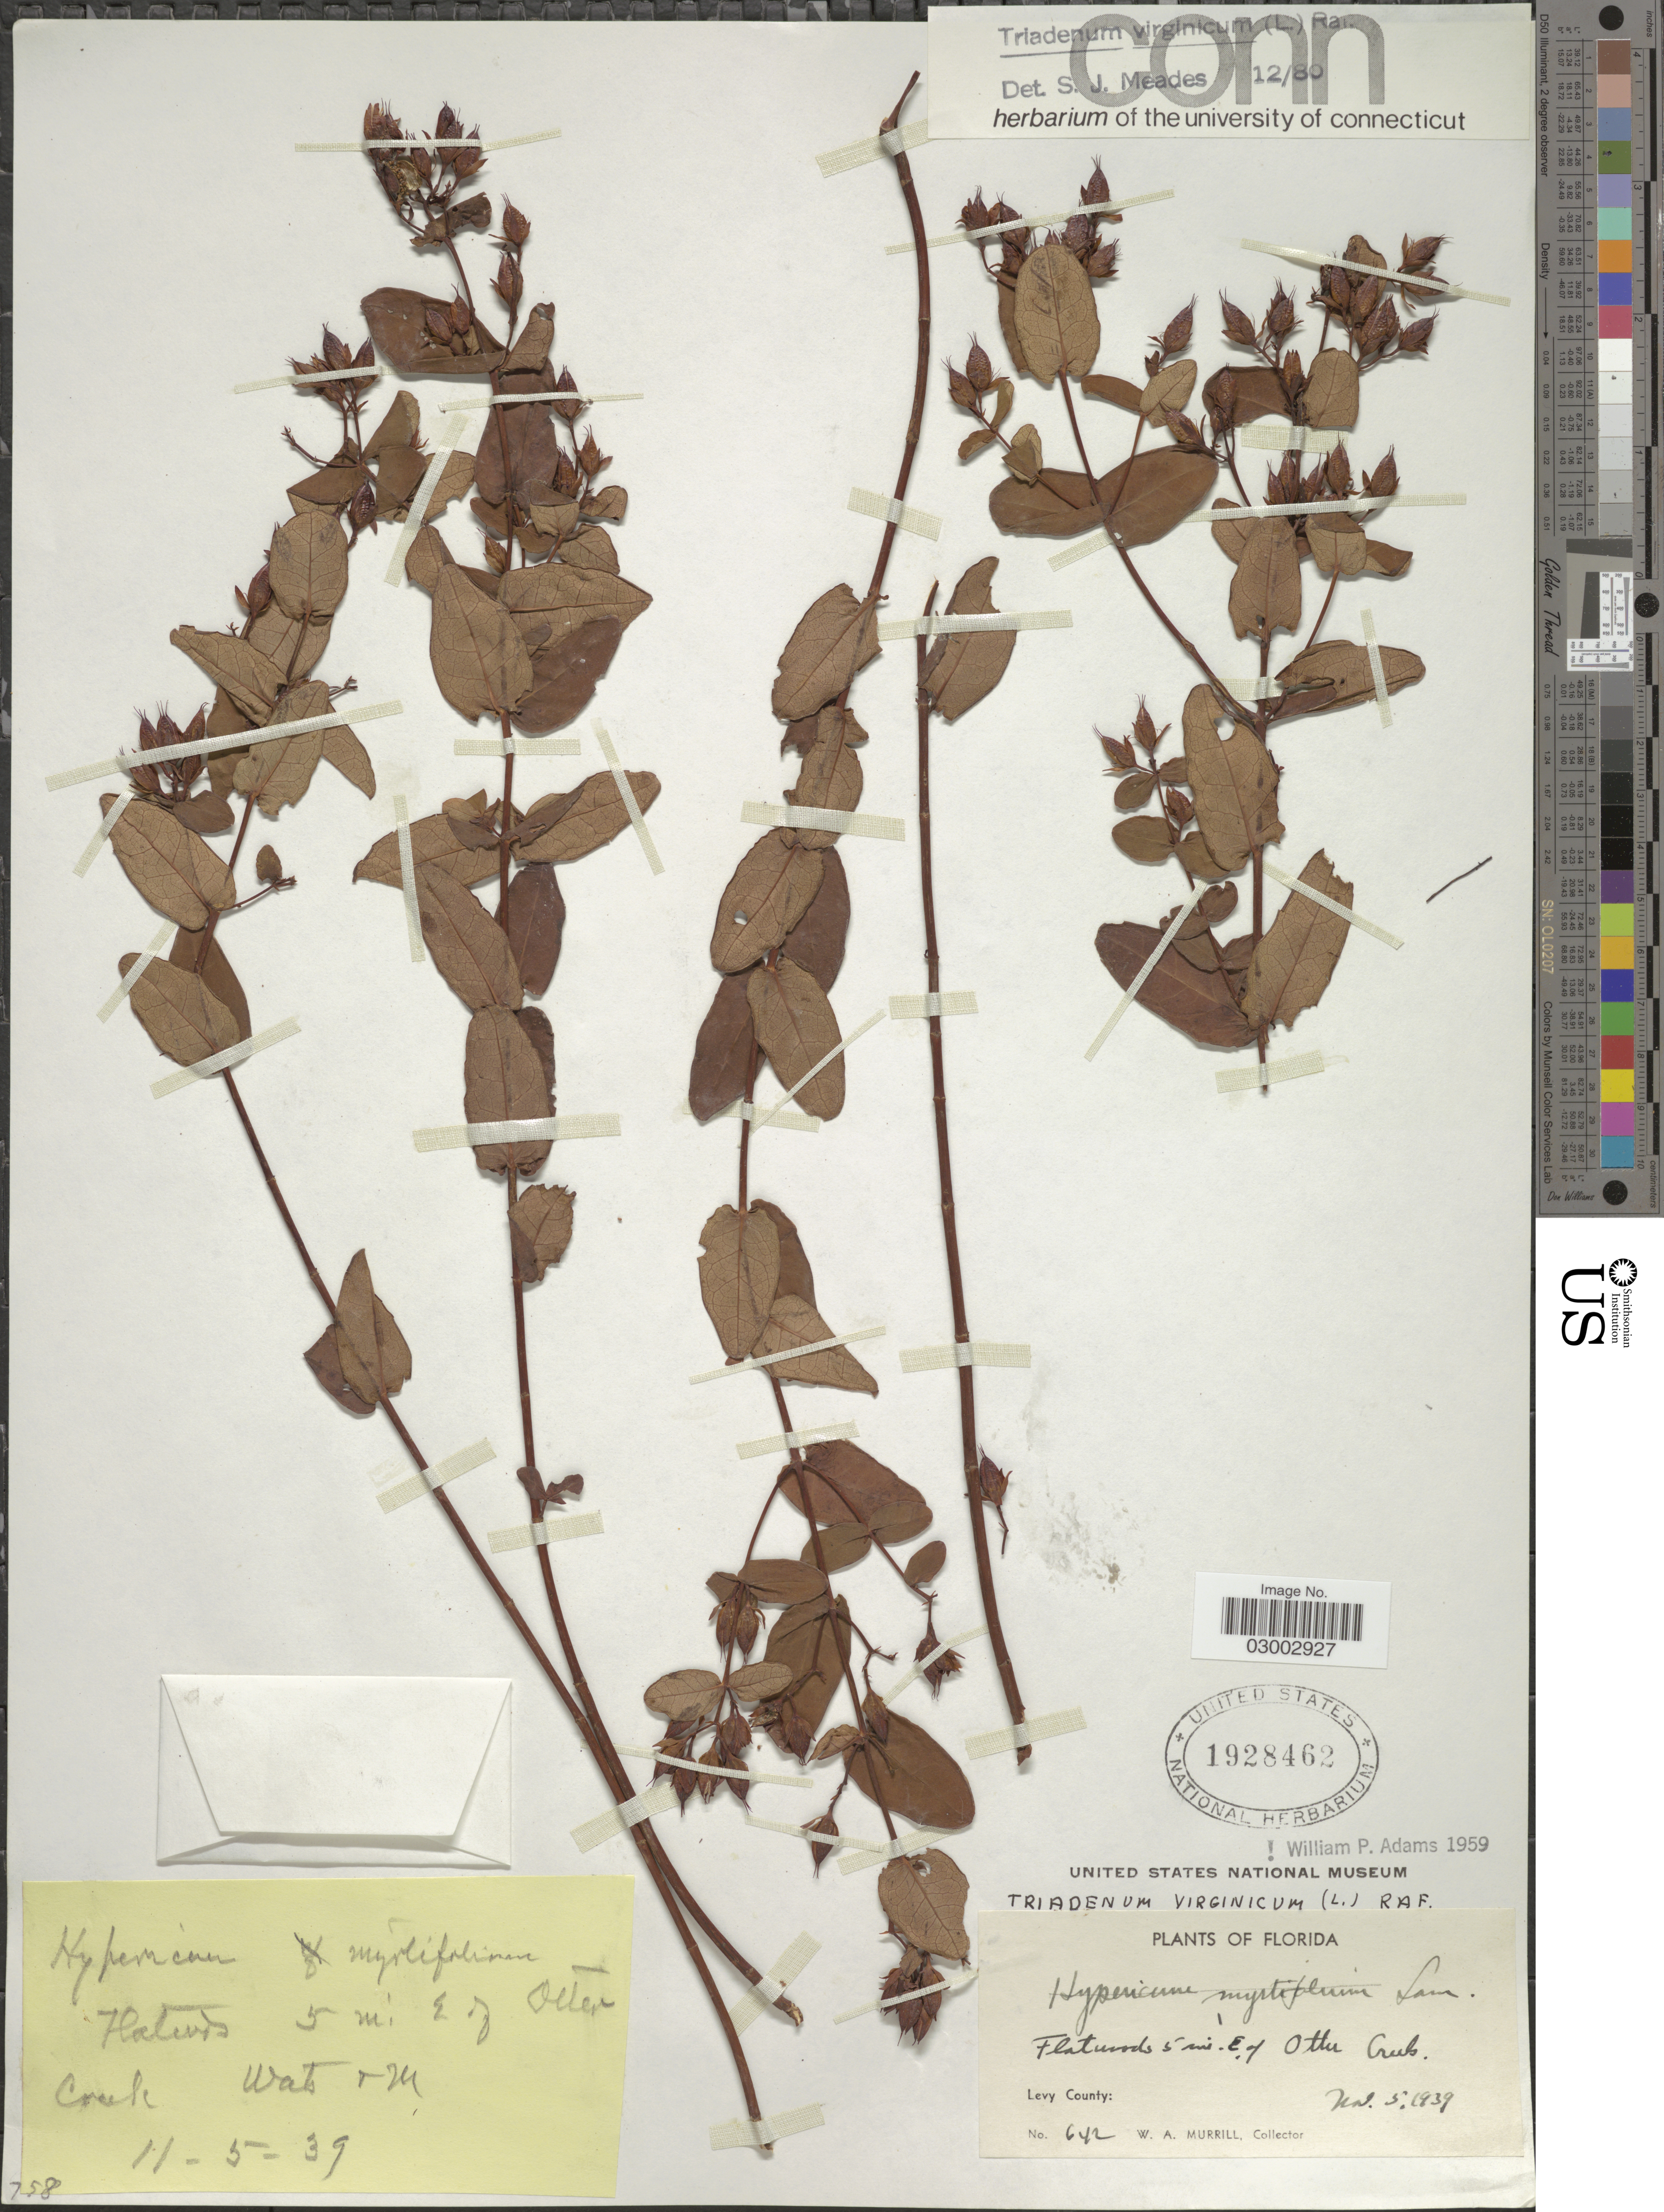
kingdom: Plantae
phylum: Tracheophyta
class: Magnoliopsida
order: Malpighiales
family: Hypericaceae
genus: Hypericum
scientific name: Hypericum virginicum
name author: L.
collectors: W. A. Murrill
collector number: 642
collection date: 1939-11-05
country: United States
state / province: Florida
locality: Flatwoods 5 mi. E of Otter Creek. Levy County.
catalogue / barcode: US 1928462